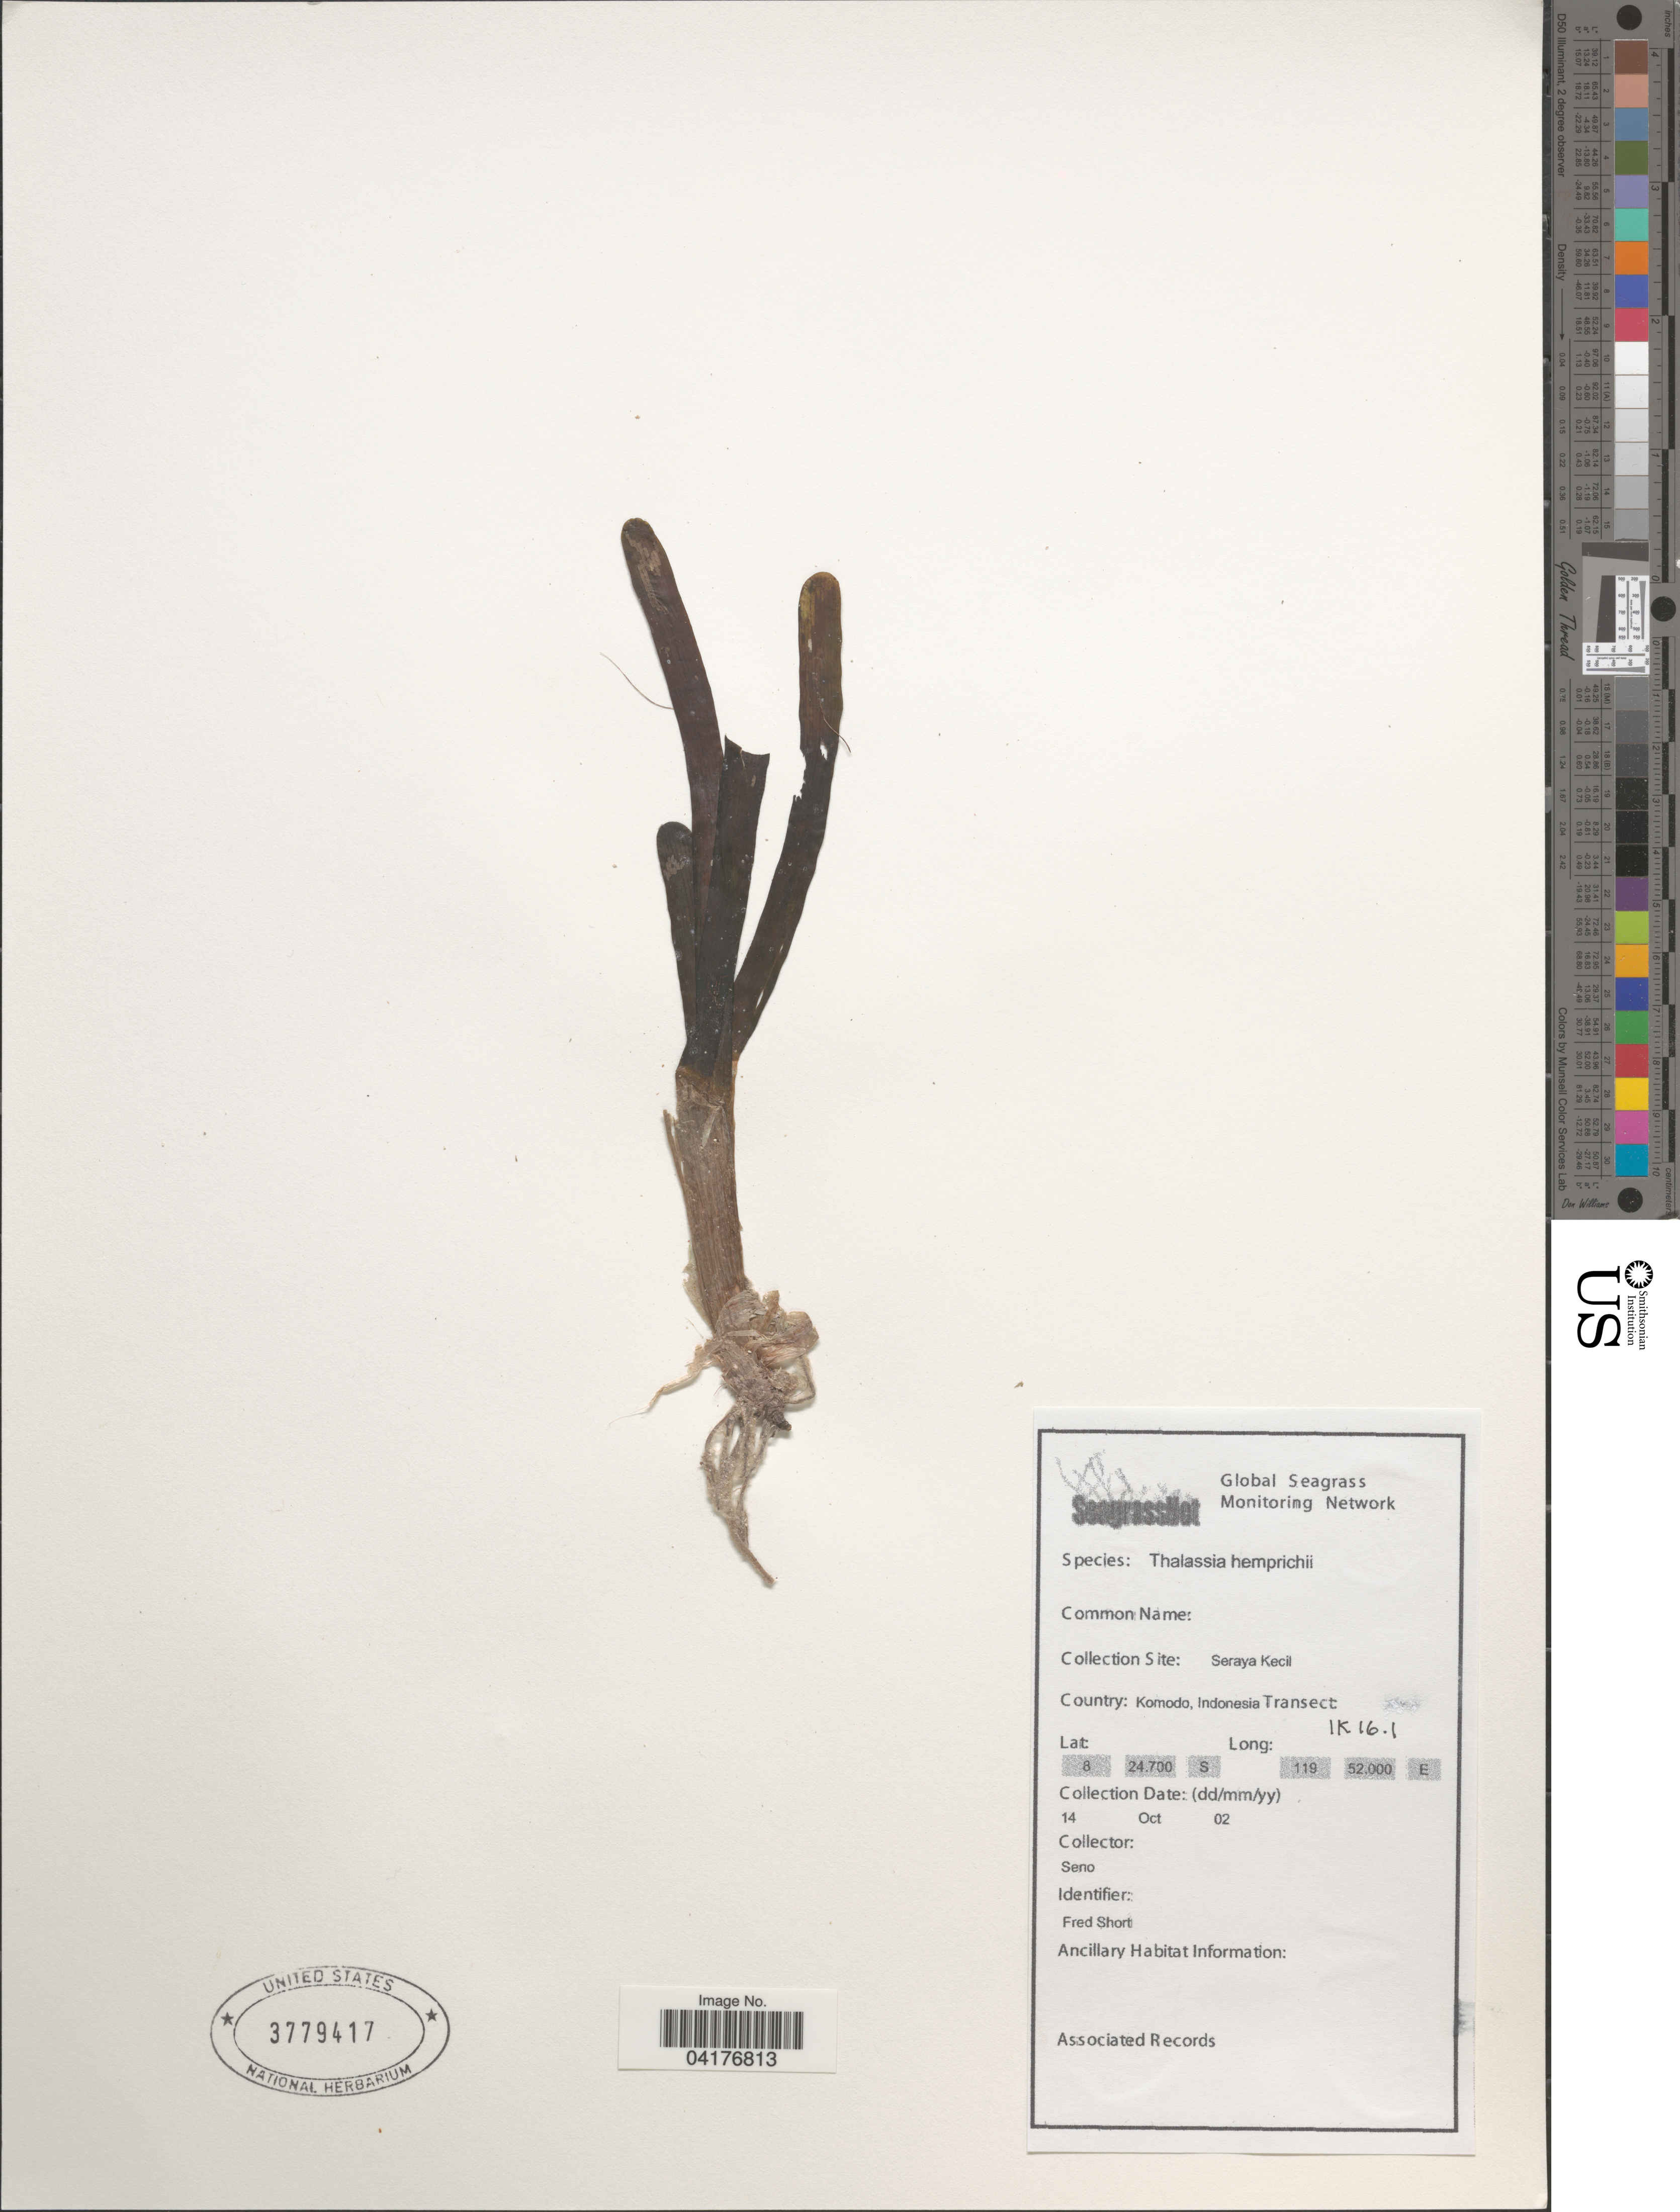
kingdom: Plantae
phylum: Tracheophyta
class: Liliopsida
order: Alismatales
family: Hydrocharitaceae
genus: Enhalus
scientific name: Enhalus acoroides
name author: (L. f.) Royle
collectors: Seno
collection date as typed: Transcribed d/m/y: 14/10/2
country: Indonesia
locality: Seraya Kecil. Komodo. Transect: IK16.1.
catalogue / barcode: US 3779417